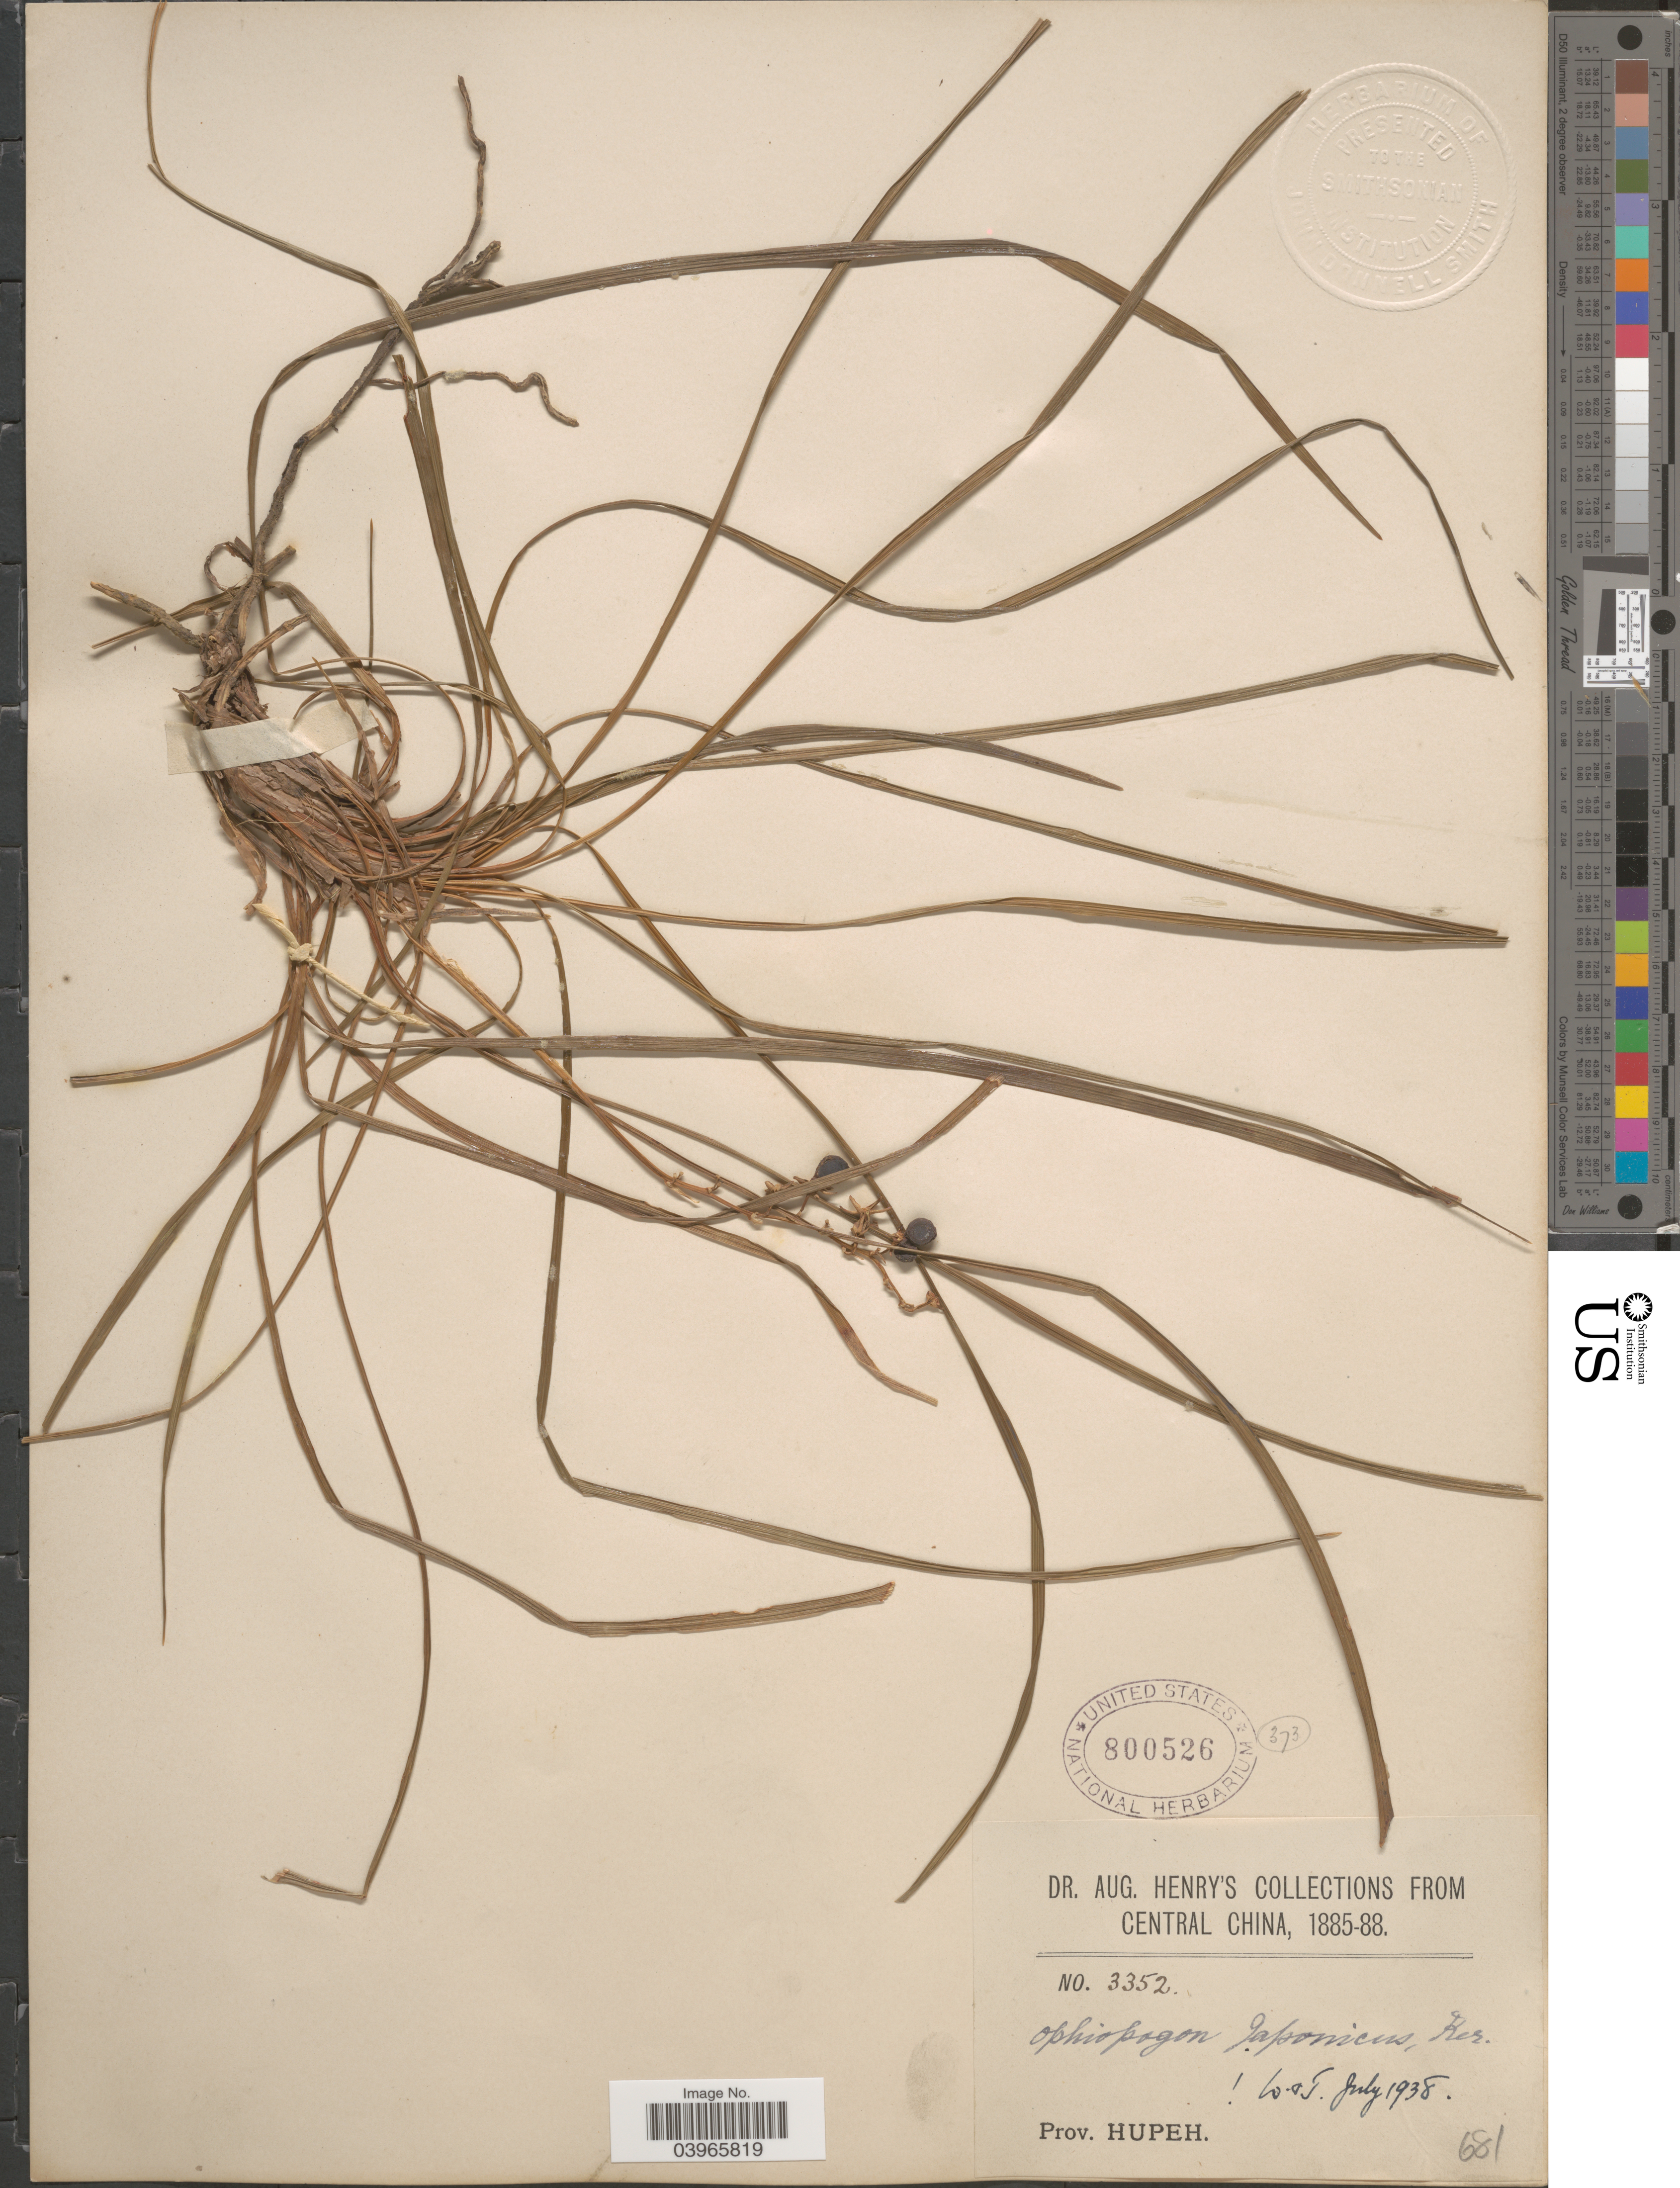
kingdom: Plantae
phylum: Tracheophyta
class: Liliopsida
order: Asparagales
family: Asparagaceae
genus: Ophiopogon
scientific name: Ophiopogon japonicus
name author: (L. f.) Ker Gawl.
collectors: A. Henry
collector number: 3352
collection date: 1885/1888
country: China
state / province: Hubei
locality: Central China. Prov. Hupeh.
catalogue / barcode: US 800526